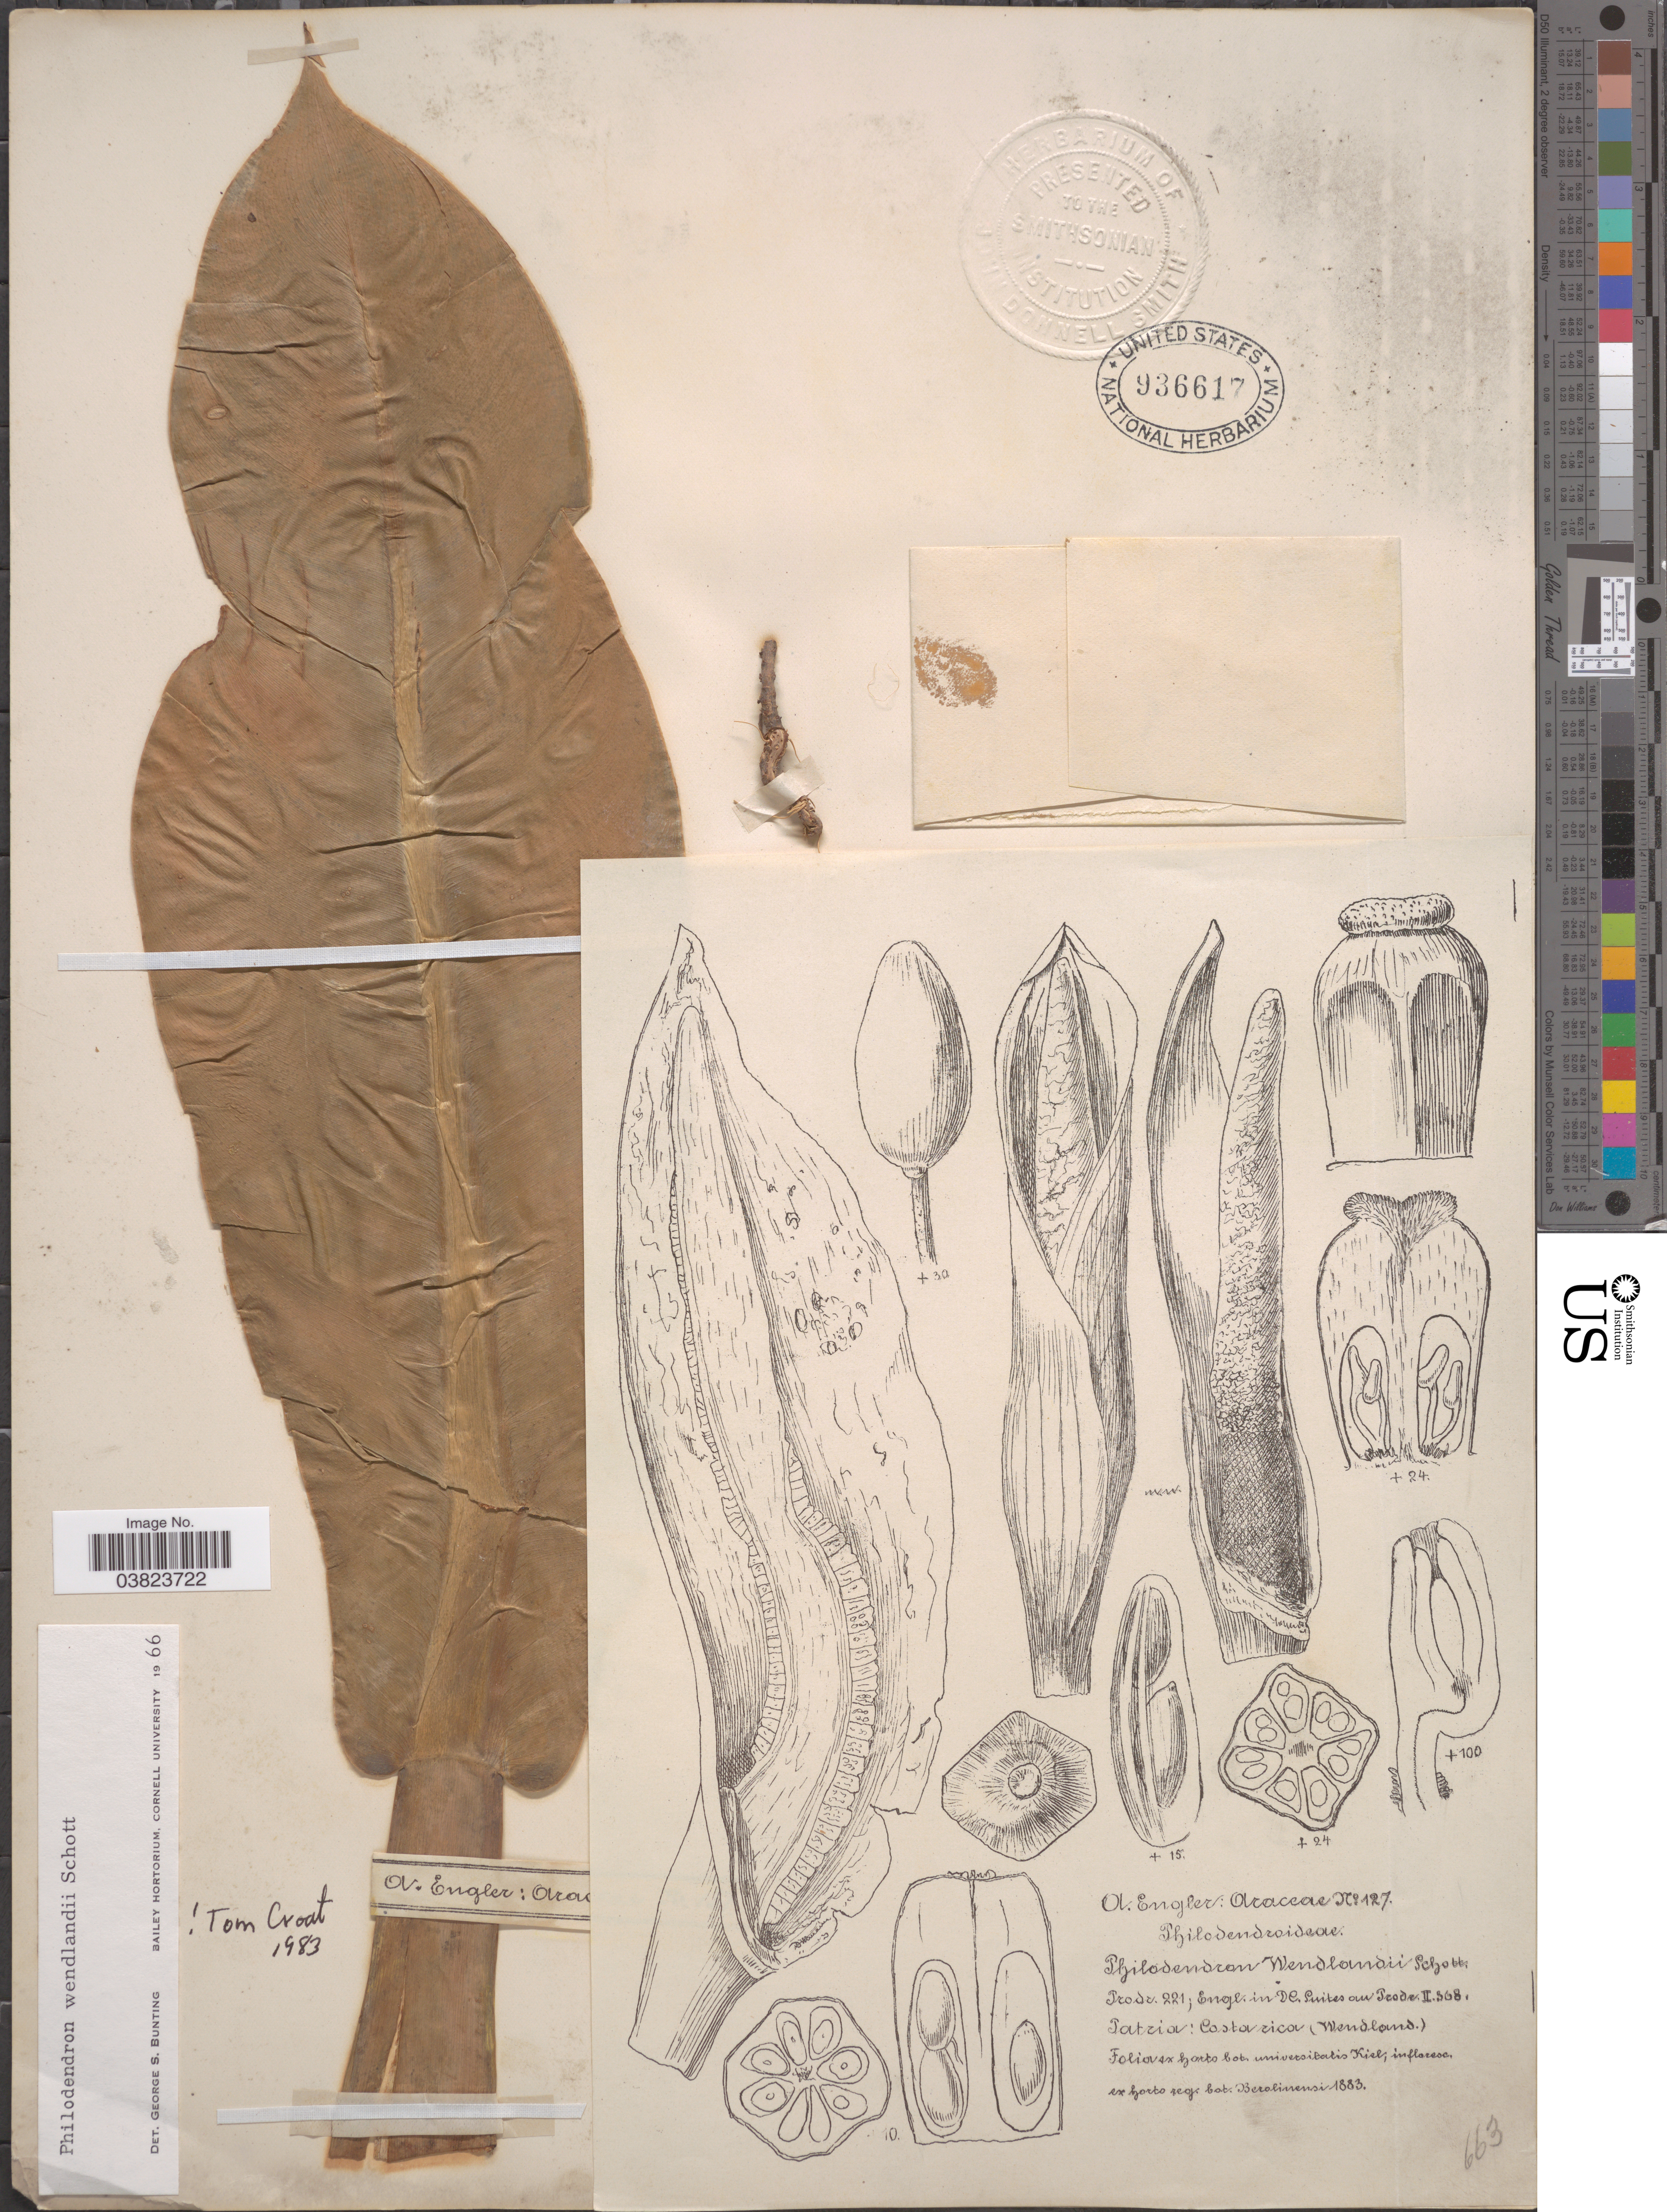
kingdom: Plantae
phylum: Tracheophyta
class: Liliopsida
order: Alismatales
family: Araceae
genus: Philodendron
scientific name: Philodendron wendlandii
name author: Schott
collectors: A. Engler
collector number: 127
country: Costa Rica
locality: Wendland.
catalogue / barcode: US 936617